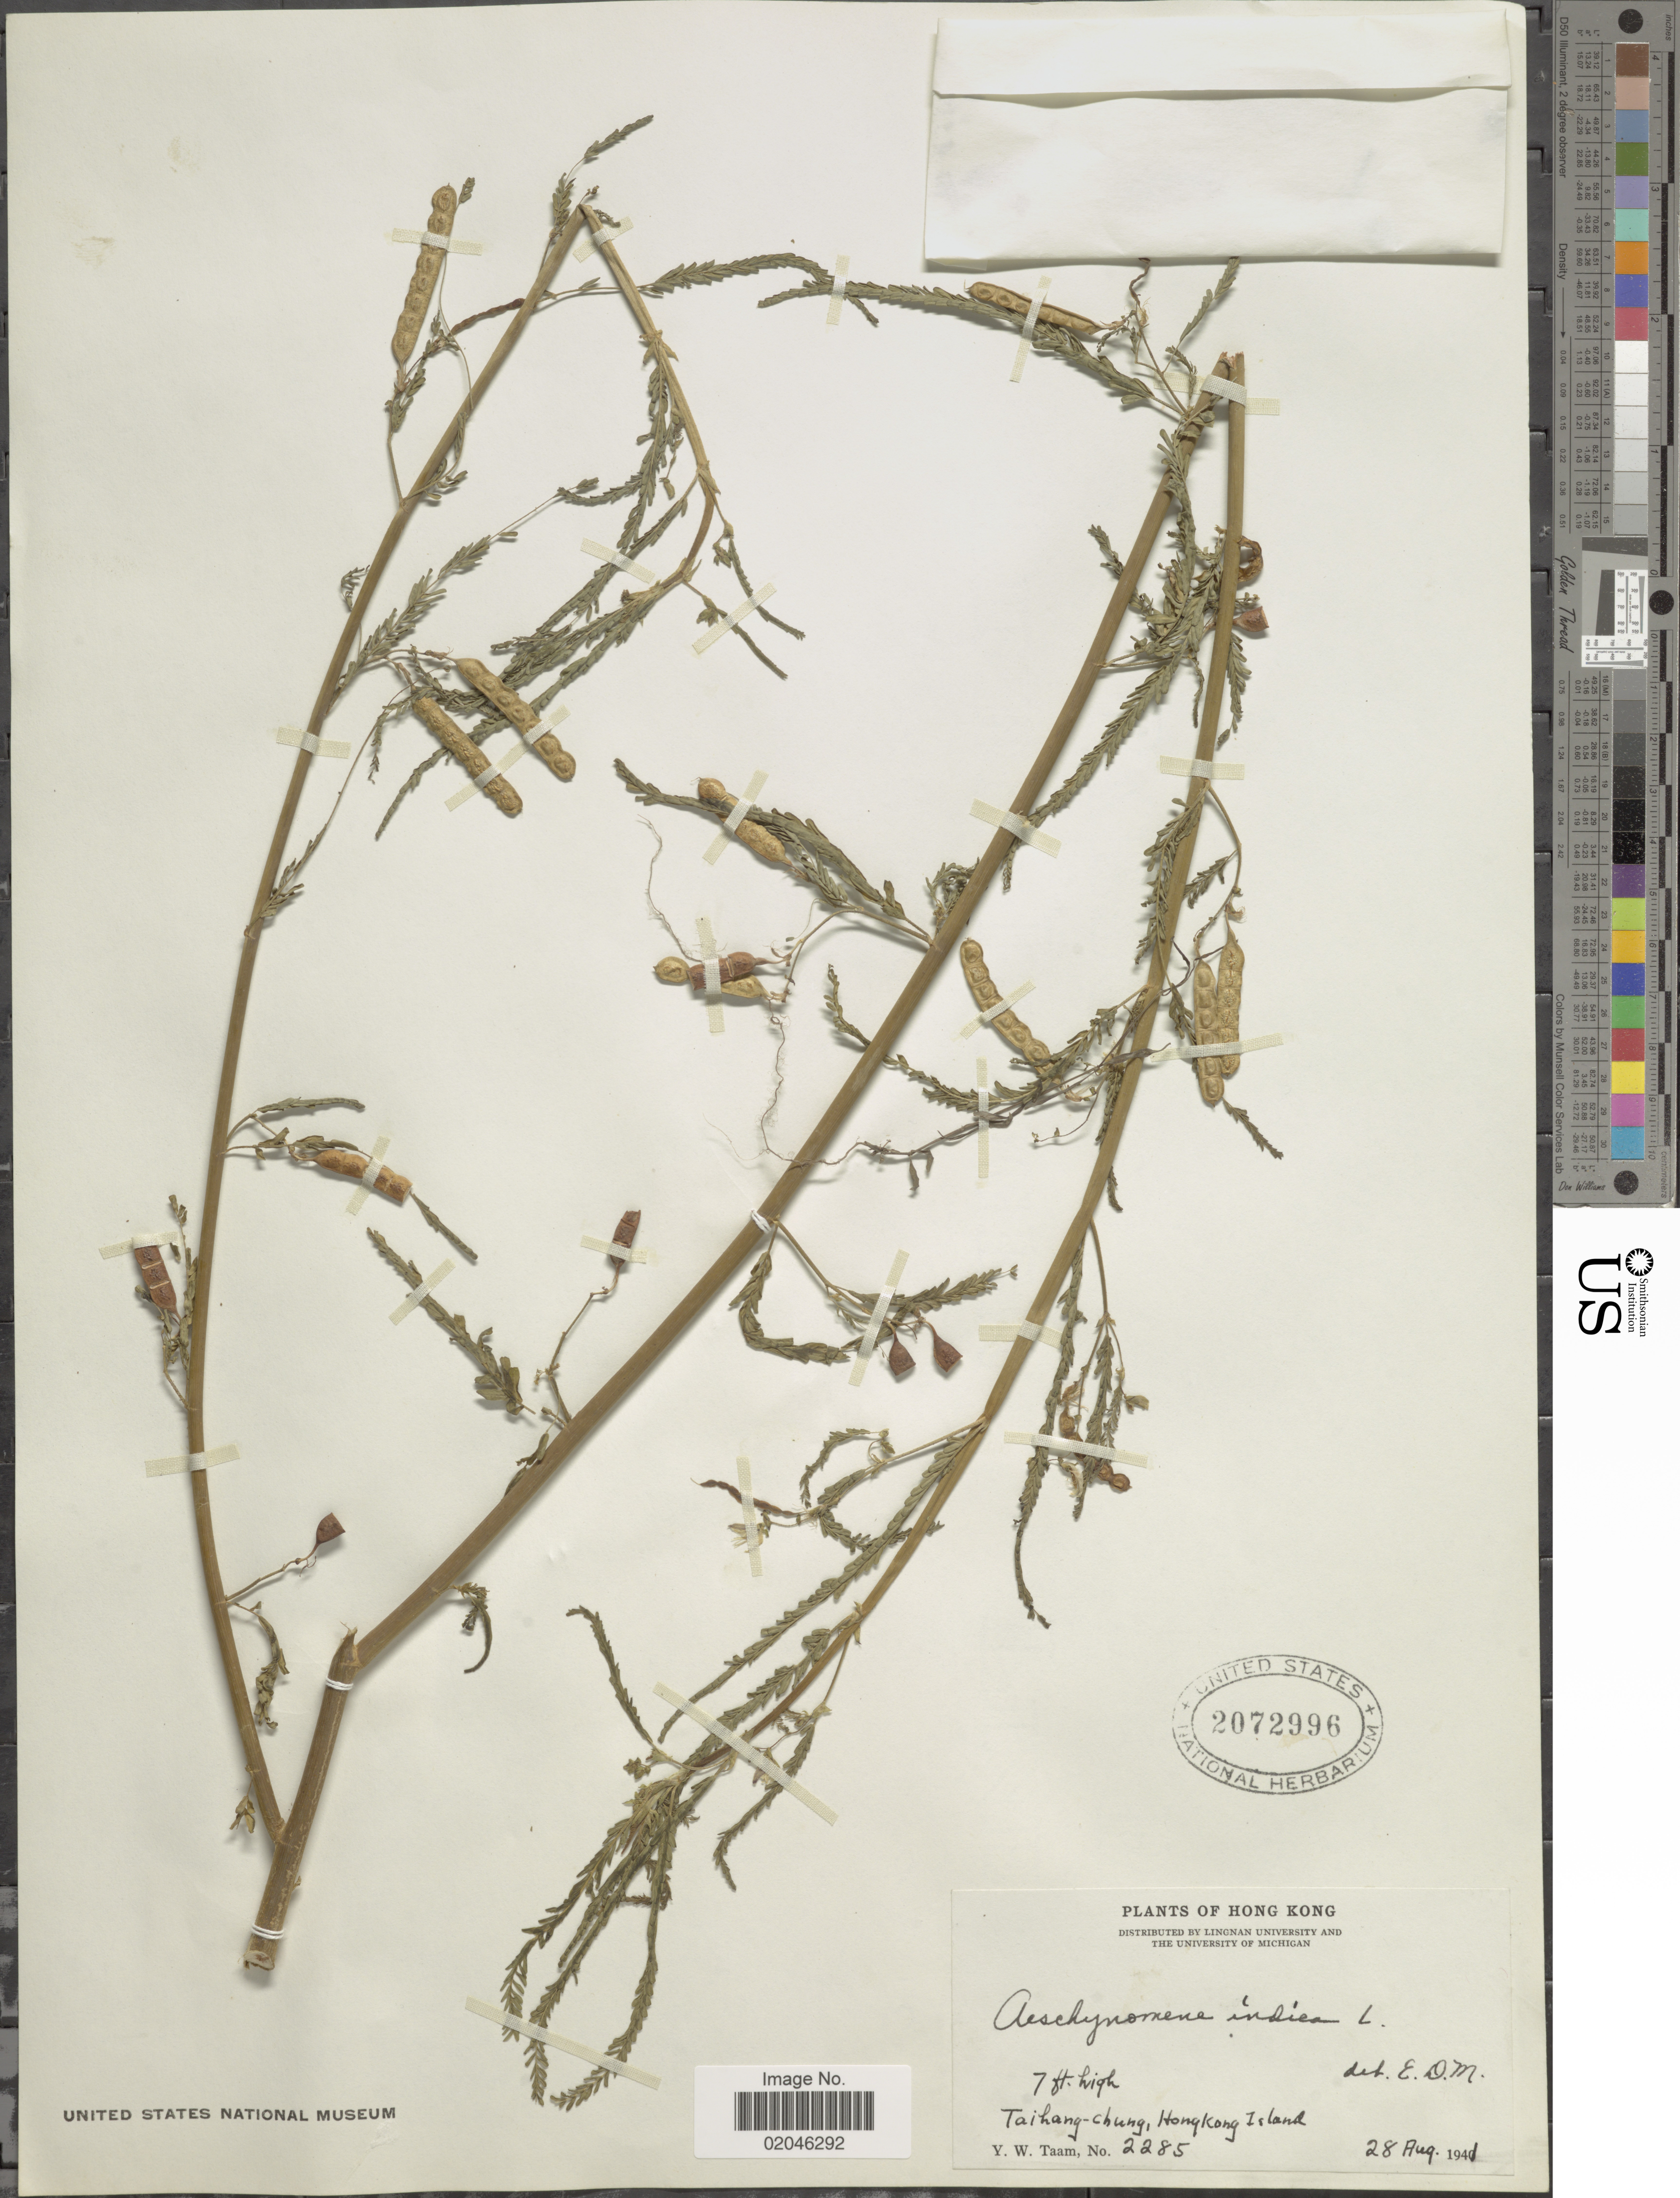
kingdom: Plantae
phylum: Tracheophyta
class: Magnoliopsida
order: Fabales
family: Fabaceae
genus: Aeschynomene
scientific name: Aeschynomene indica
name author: L.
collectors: Y. W. Taam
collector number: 2285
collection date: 1941-08-28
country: China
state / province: Hong Kong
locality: Taihang-chung.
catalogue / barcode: US 2072996